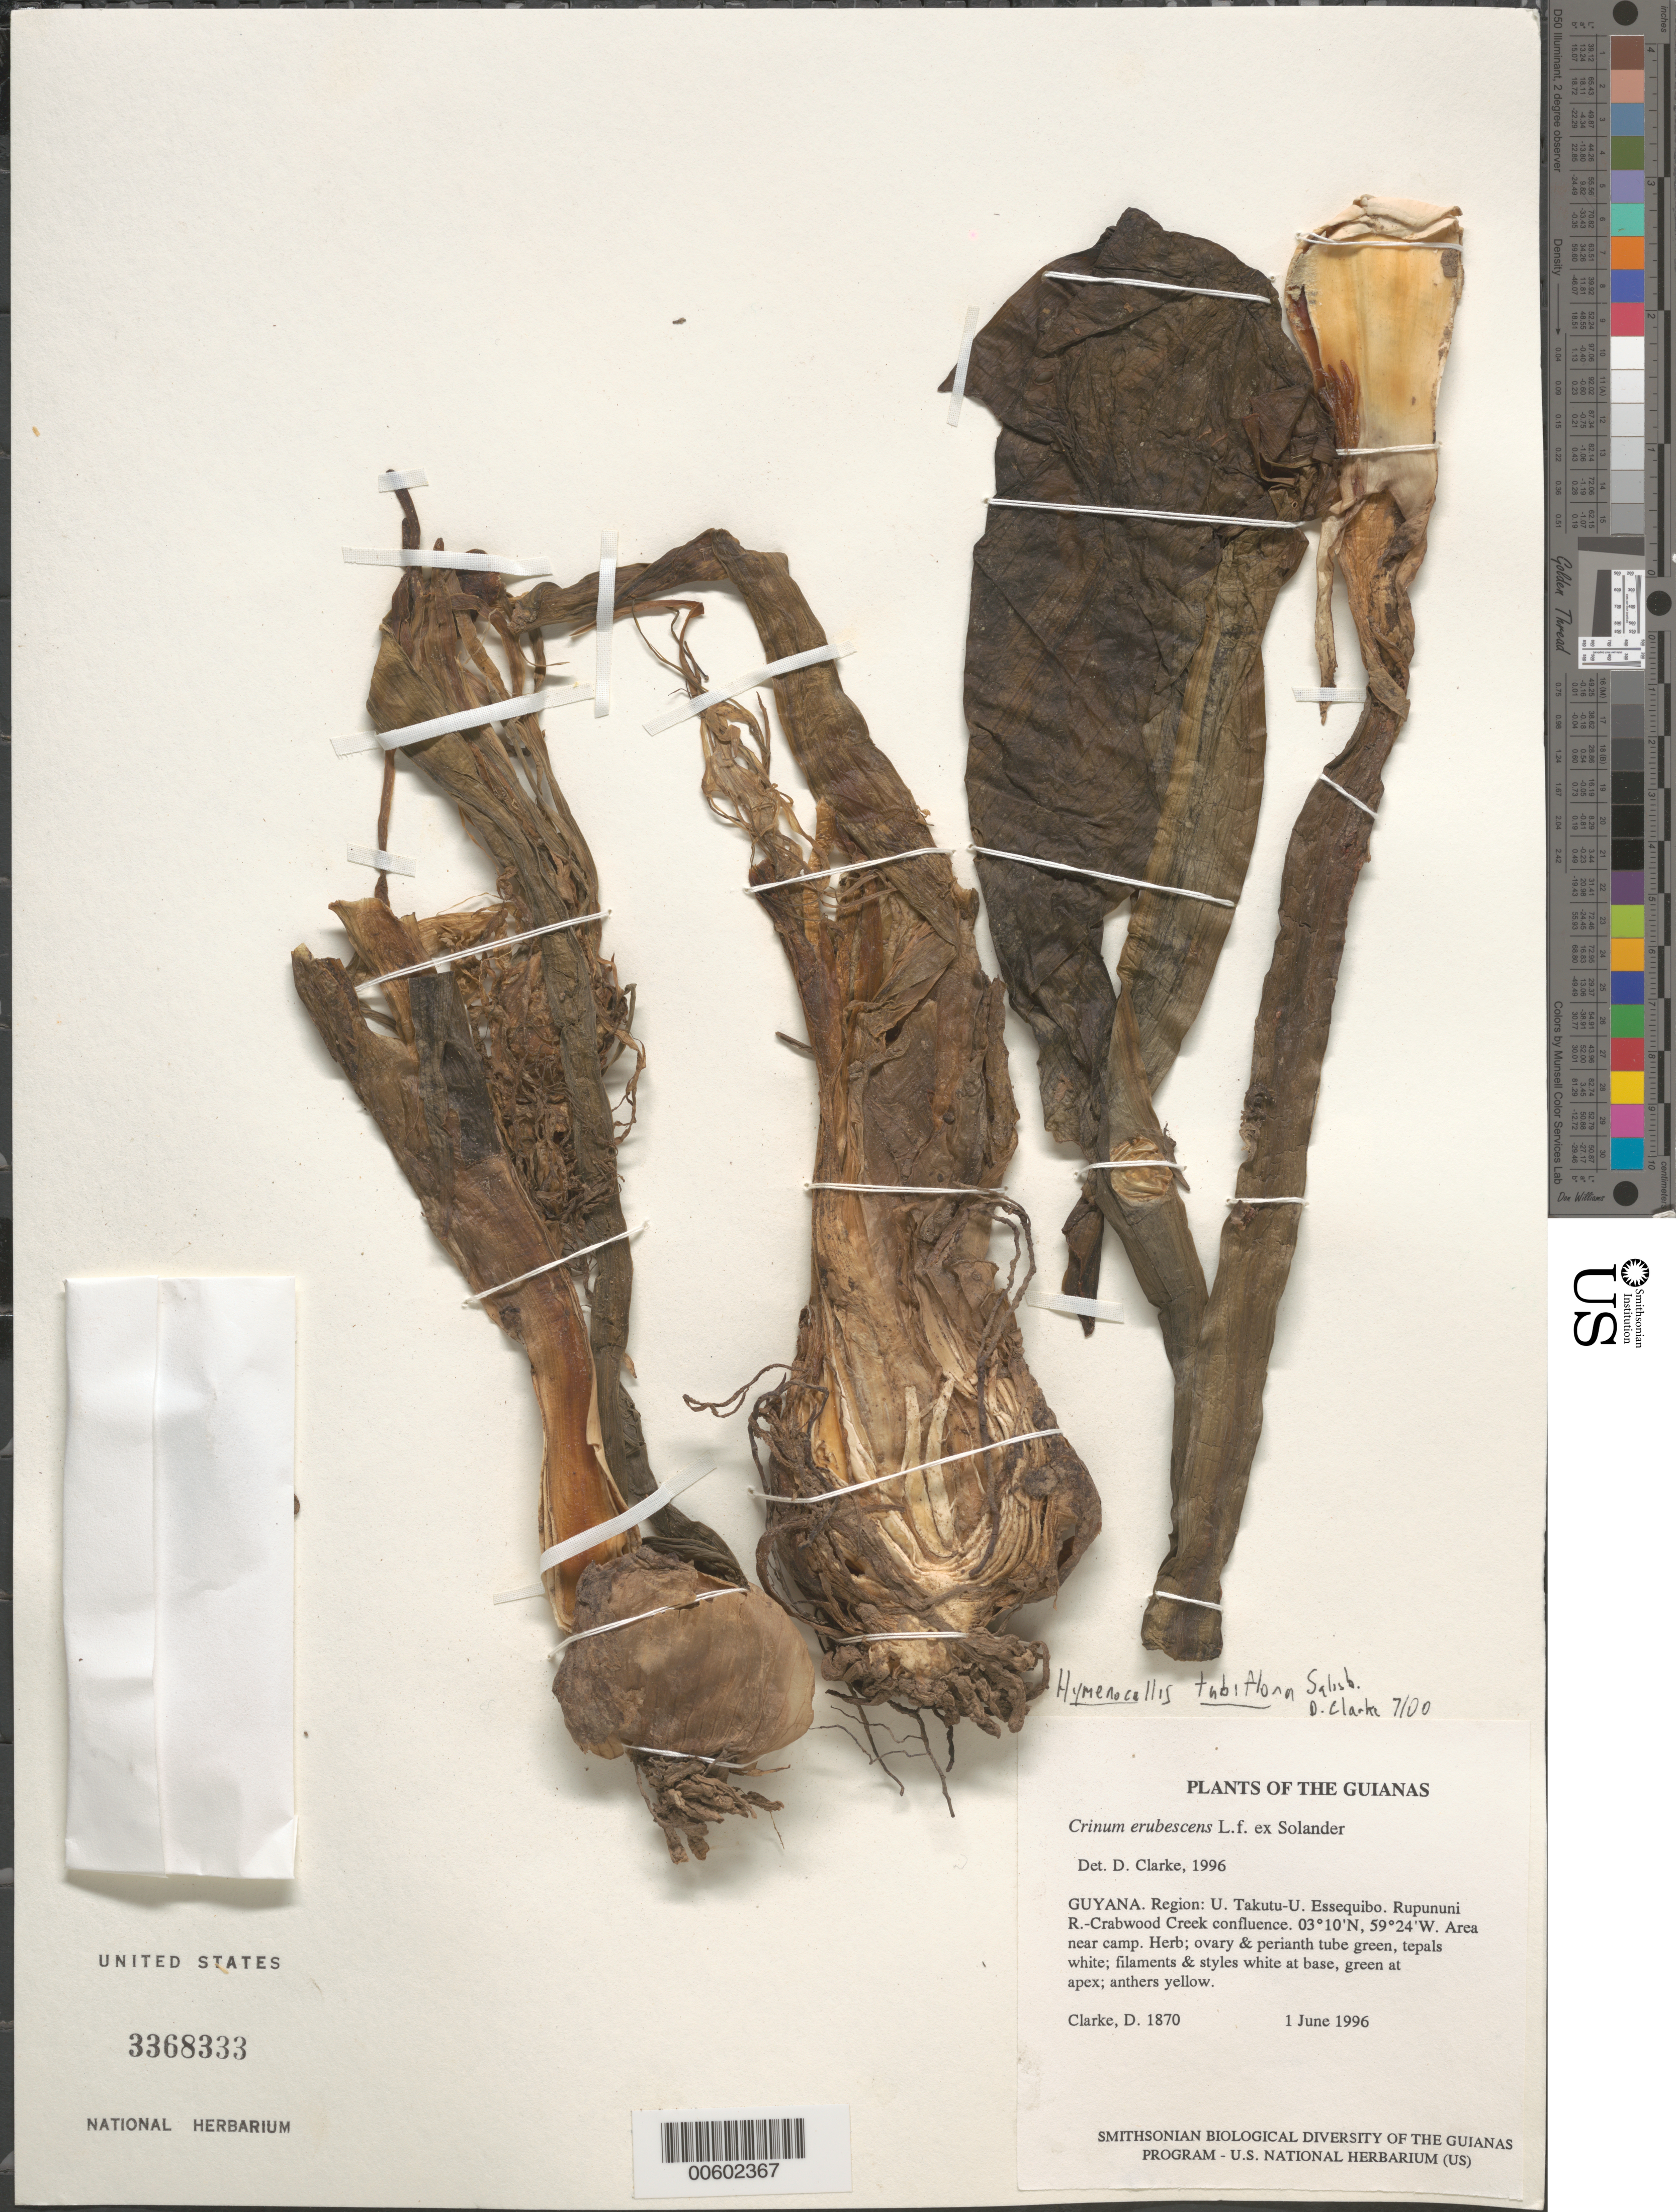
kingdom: Plantae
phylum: Tracheophyta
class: Liliopsida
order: Asparagales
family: Amaryllidaceae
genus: Hymenocallis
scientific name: Hymenocallis tubiflora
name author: Salisb.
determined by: Clarke, H. D., University of North Carolina (Asheville)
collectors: H. D. Clarke & T. McPherson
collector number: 1870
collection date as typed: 1 June 1996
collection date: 1996-06-01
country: Guyana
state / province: U. Takutu-U. Essequibo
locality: Rupununi R.-Crabwood Creek confluence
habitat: Area near camp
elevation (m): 100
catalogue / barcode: US 3368333